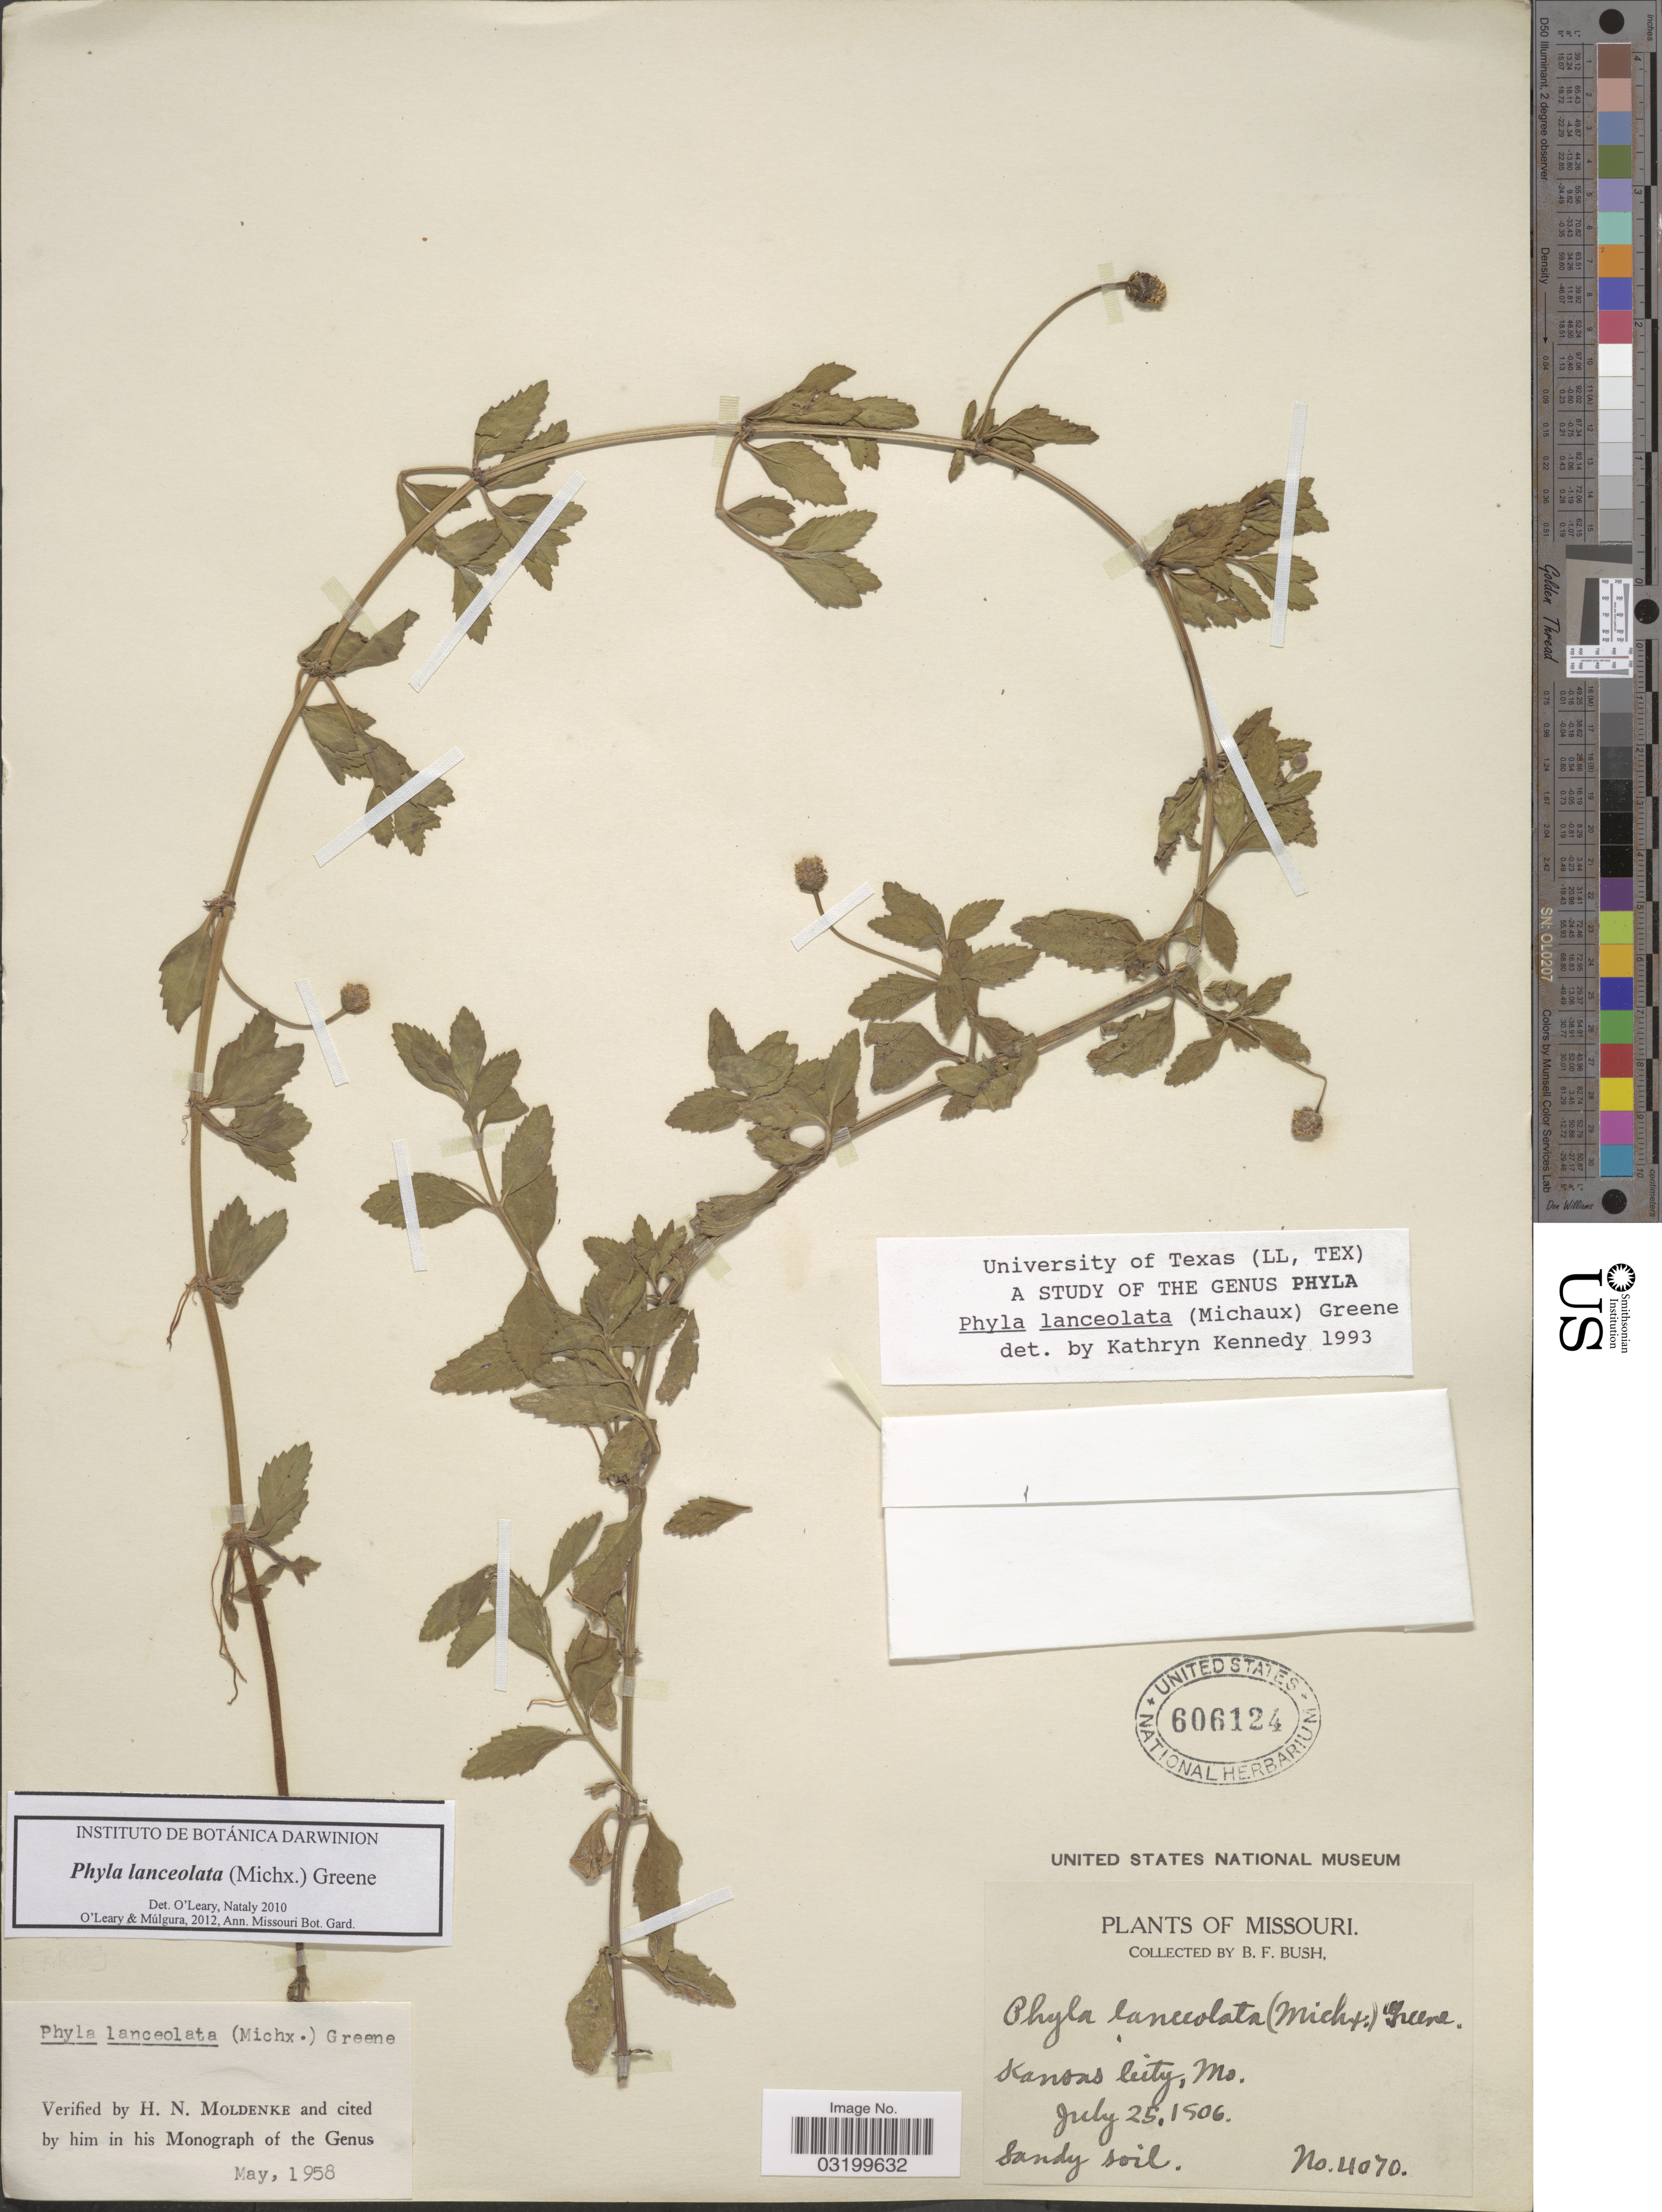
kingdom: Plantae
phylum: Tracheophyta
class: Magnoliopsida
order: Lamiales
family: Verbenaceae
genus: Phyla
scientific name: Phyla lanceolata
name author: (Michx.) Greene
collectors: B. F. Bush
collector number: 4070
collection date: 1906-07-25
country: United States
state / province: Missouri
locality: Kansas City.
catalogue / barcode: US 606124